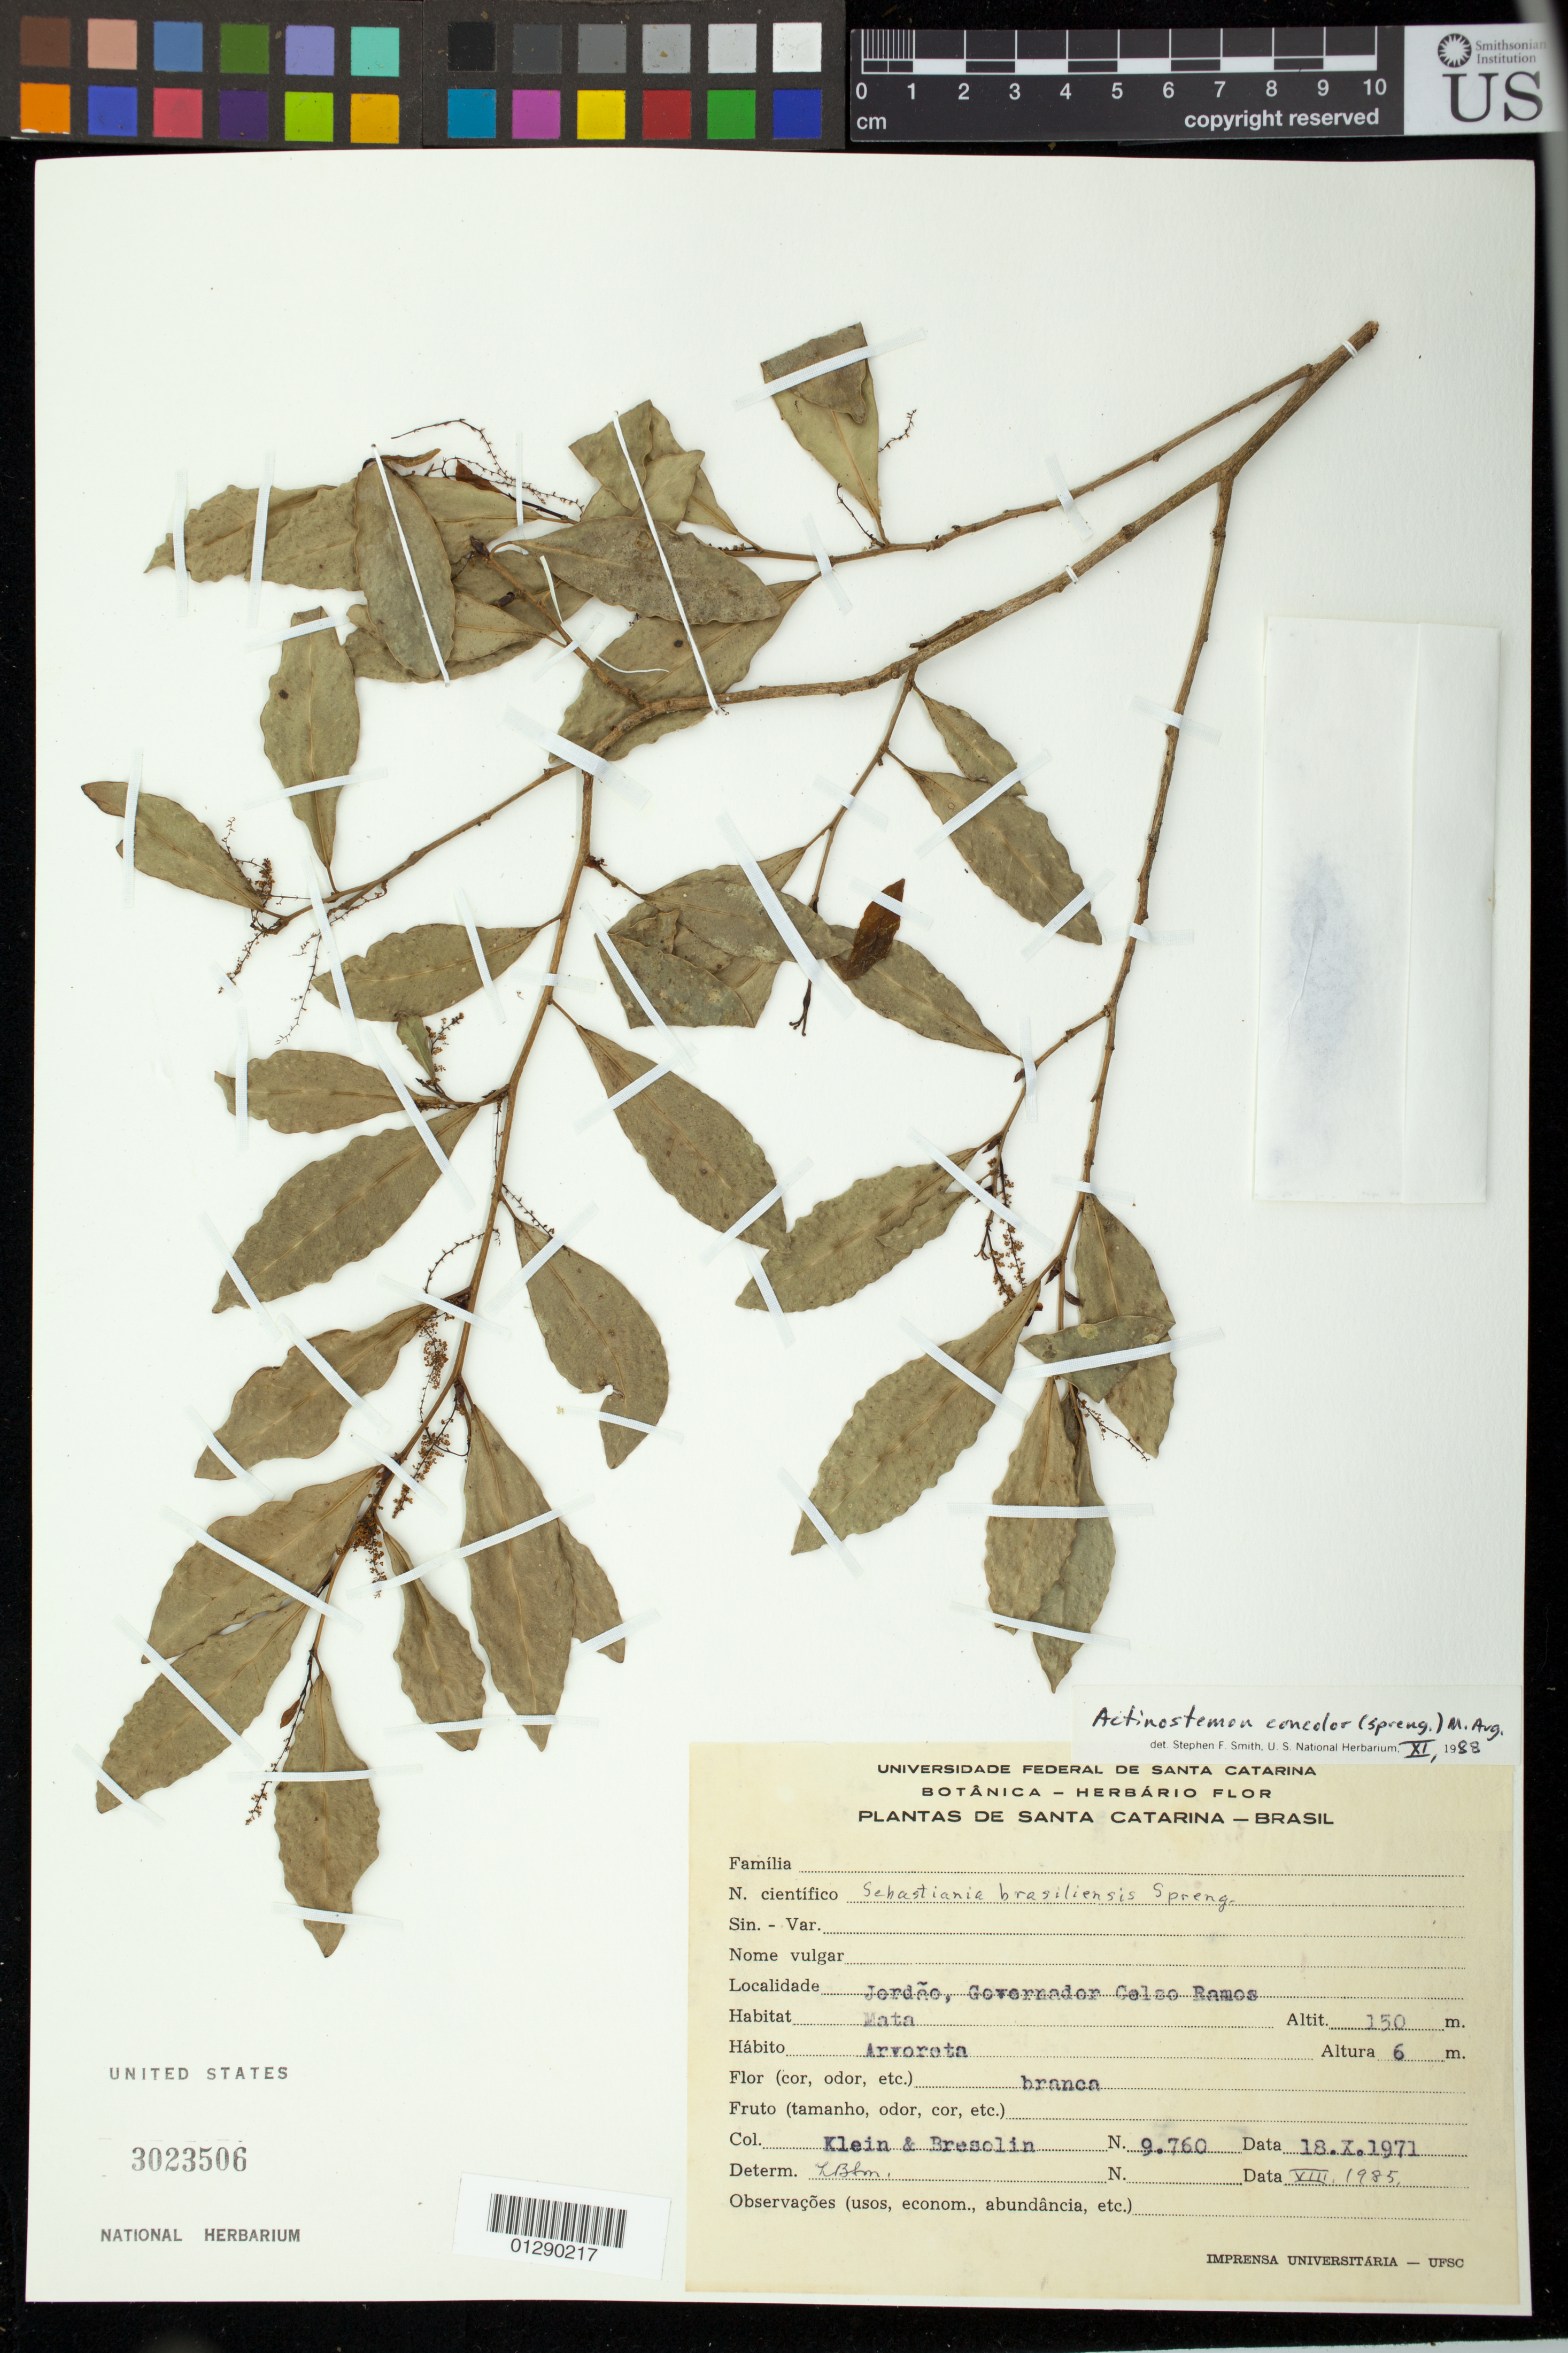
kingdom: Plantae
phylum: Tracheophyta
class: Magnoliopsida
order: Malpighiales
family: Euphorbiaceae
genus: Actinostemon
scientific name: Actinostemon concolor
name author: (Spreng.) Müll. Arg.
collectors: Klein, -- & -- Bresolin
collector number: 9.760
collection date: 1971-10-18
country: Brazil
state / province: Santa Catarina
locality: Jordao, Governador Celso Ramos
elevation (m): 150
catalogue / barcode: US 3023506